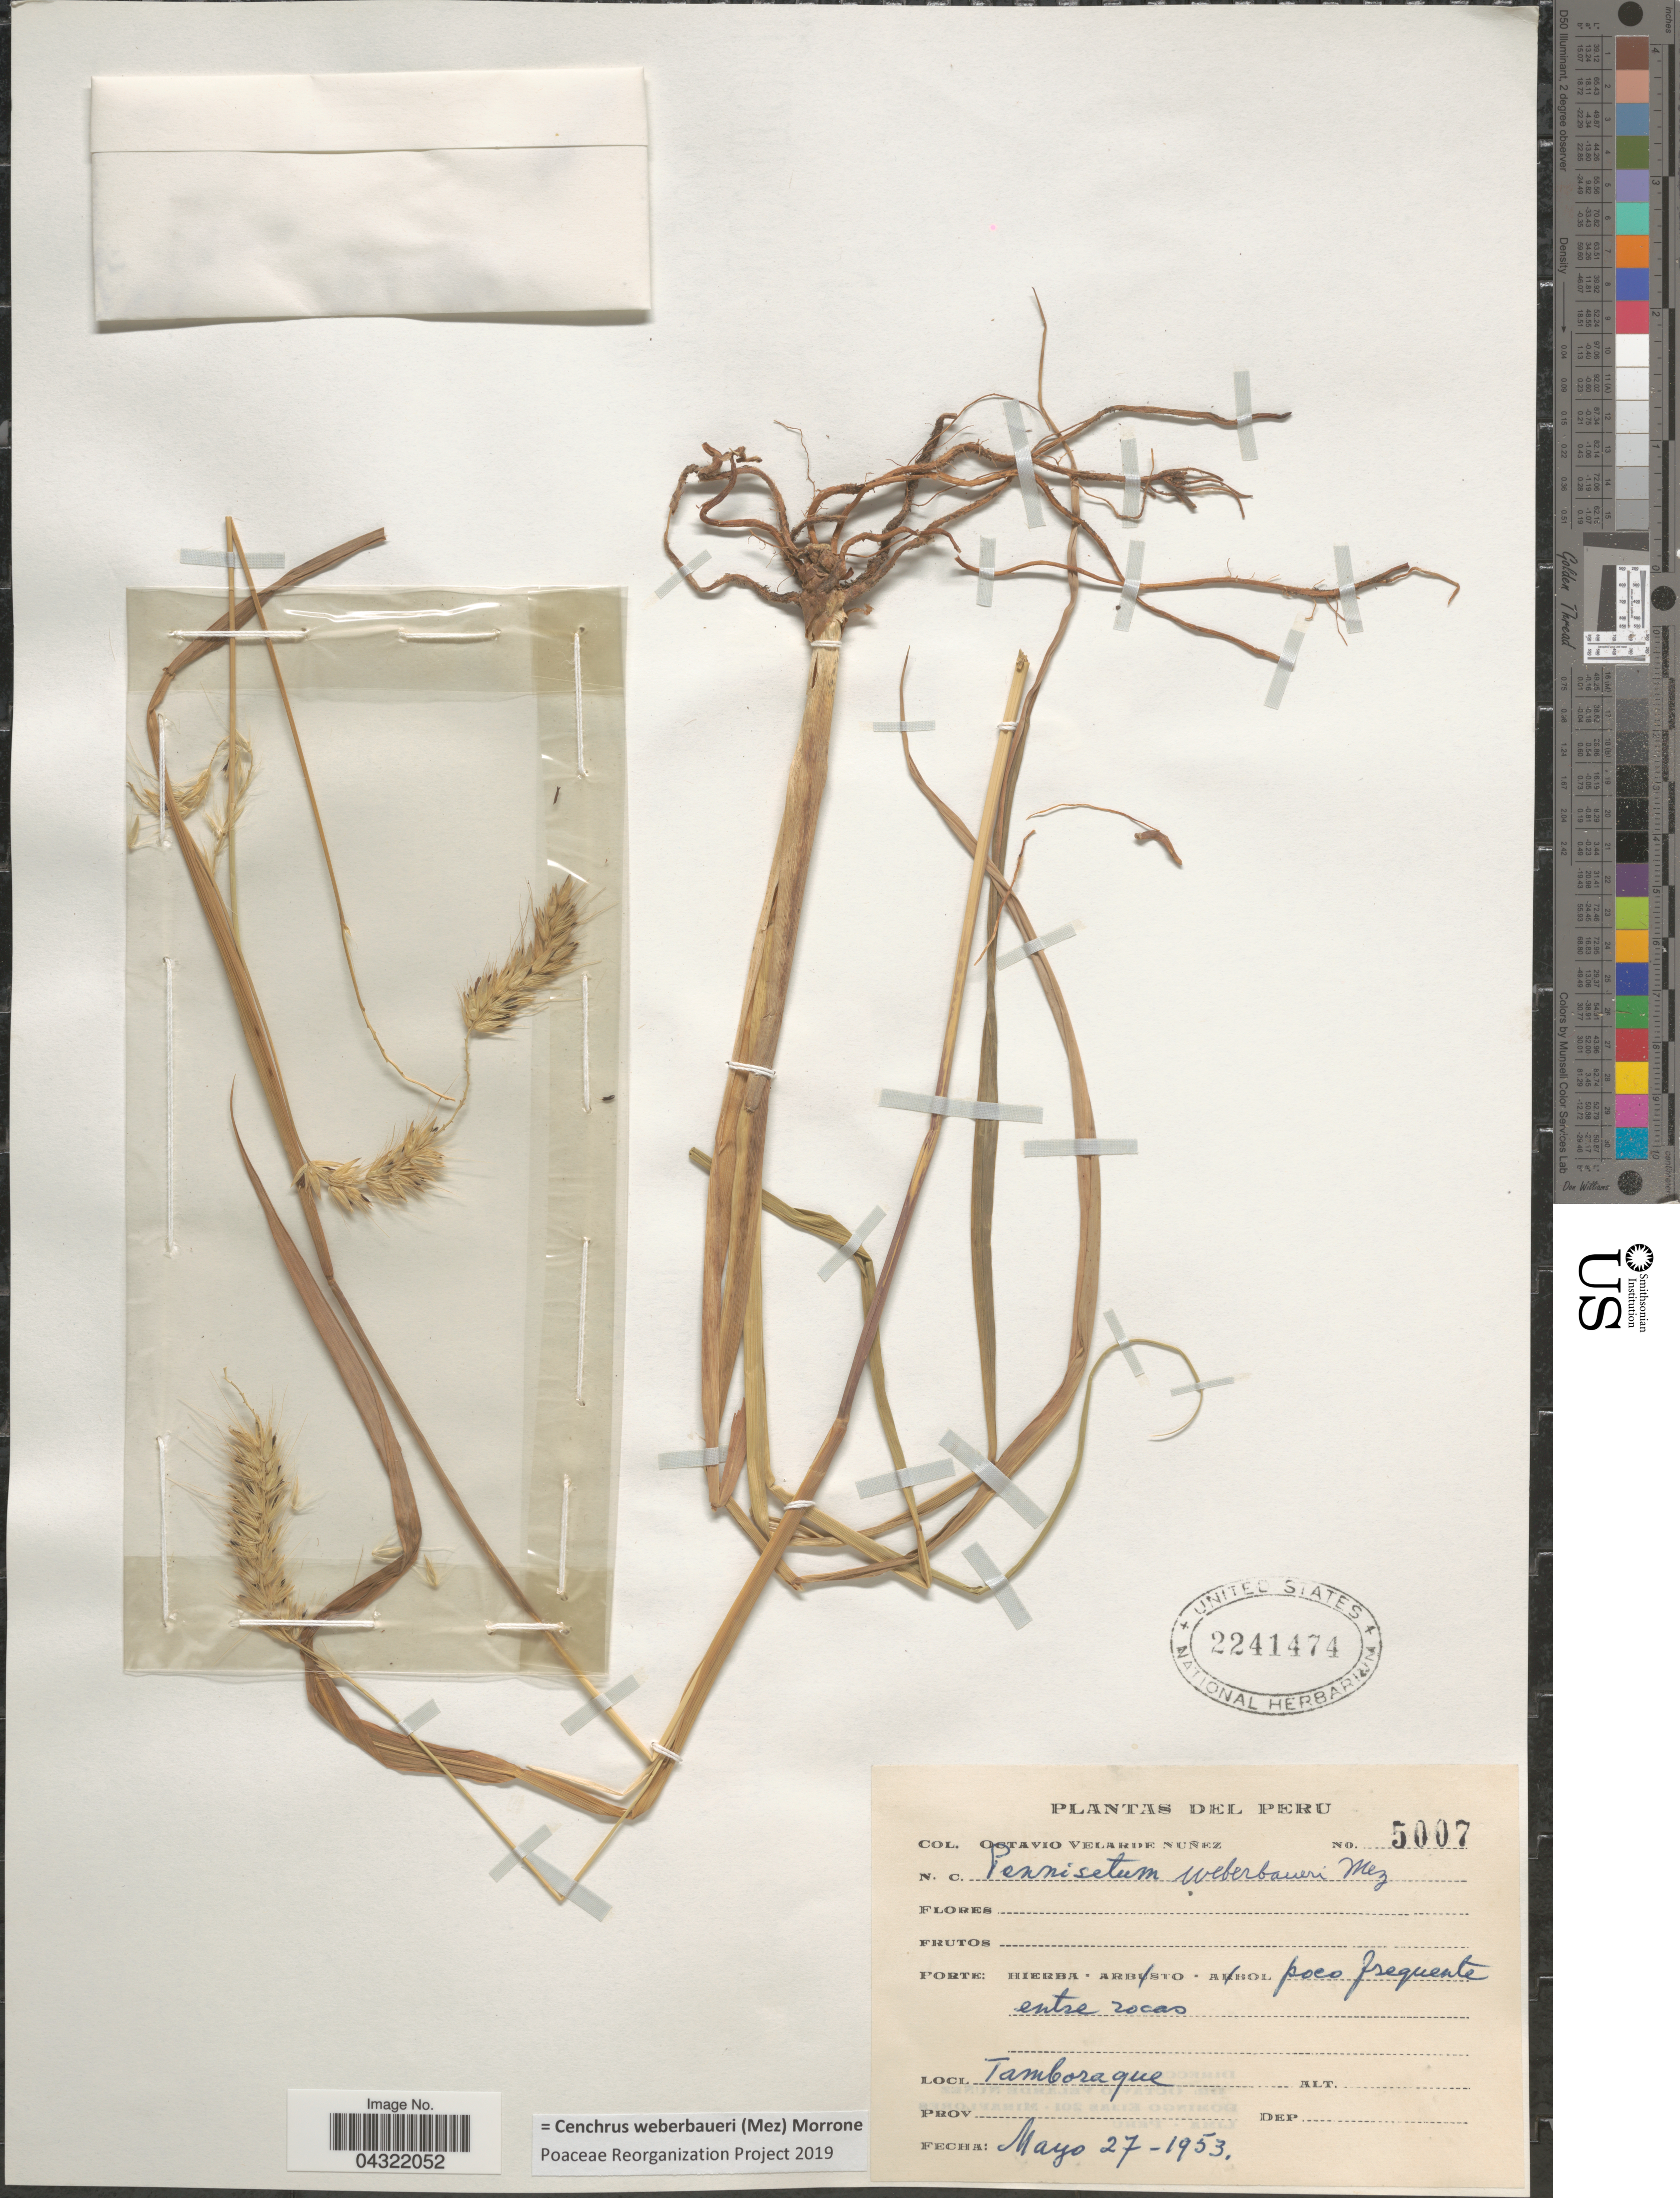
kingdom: Plantae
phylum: Tracheophyta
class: Liliopsida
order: Poales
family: Poaceae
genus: Cenchrus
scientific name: Cenchrus weberbaueri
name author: (Mez) Morrone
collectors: O. Nuñez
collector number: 5007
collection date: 1953-05-27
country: Peru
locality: Tamboraque.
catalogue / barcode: US 2241474